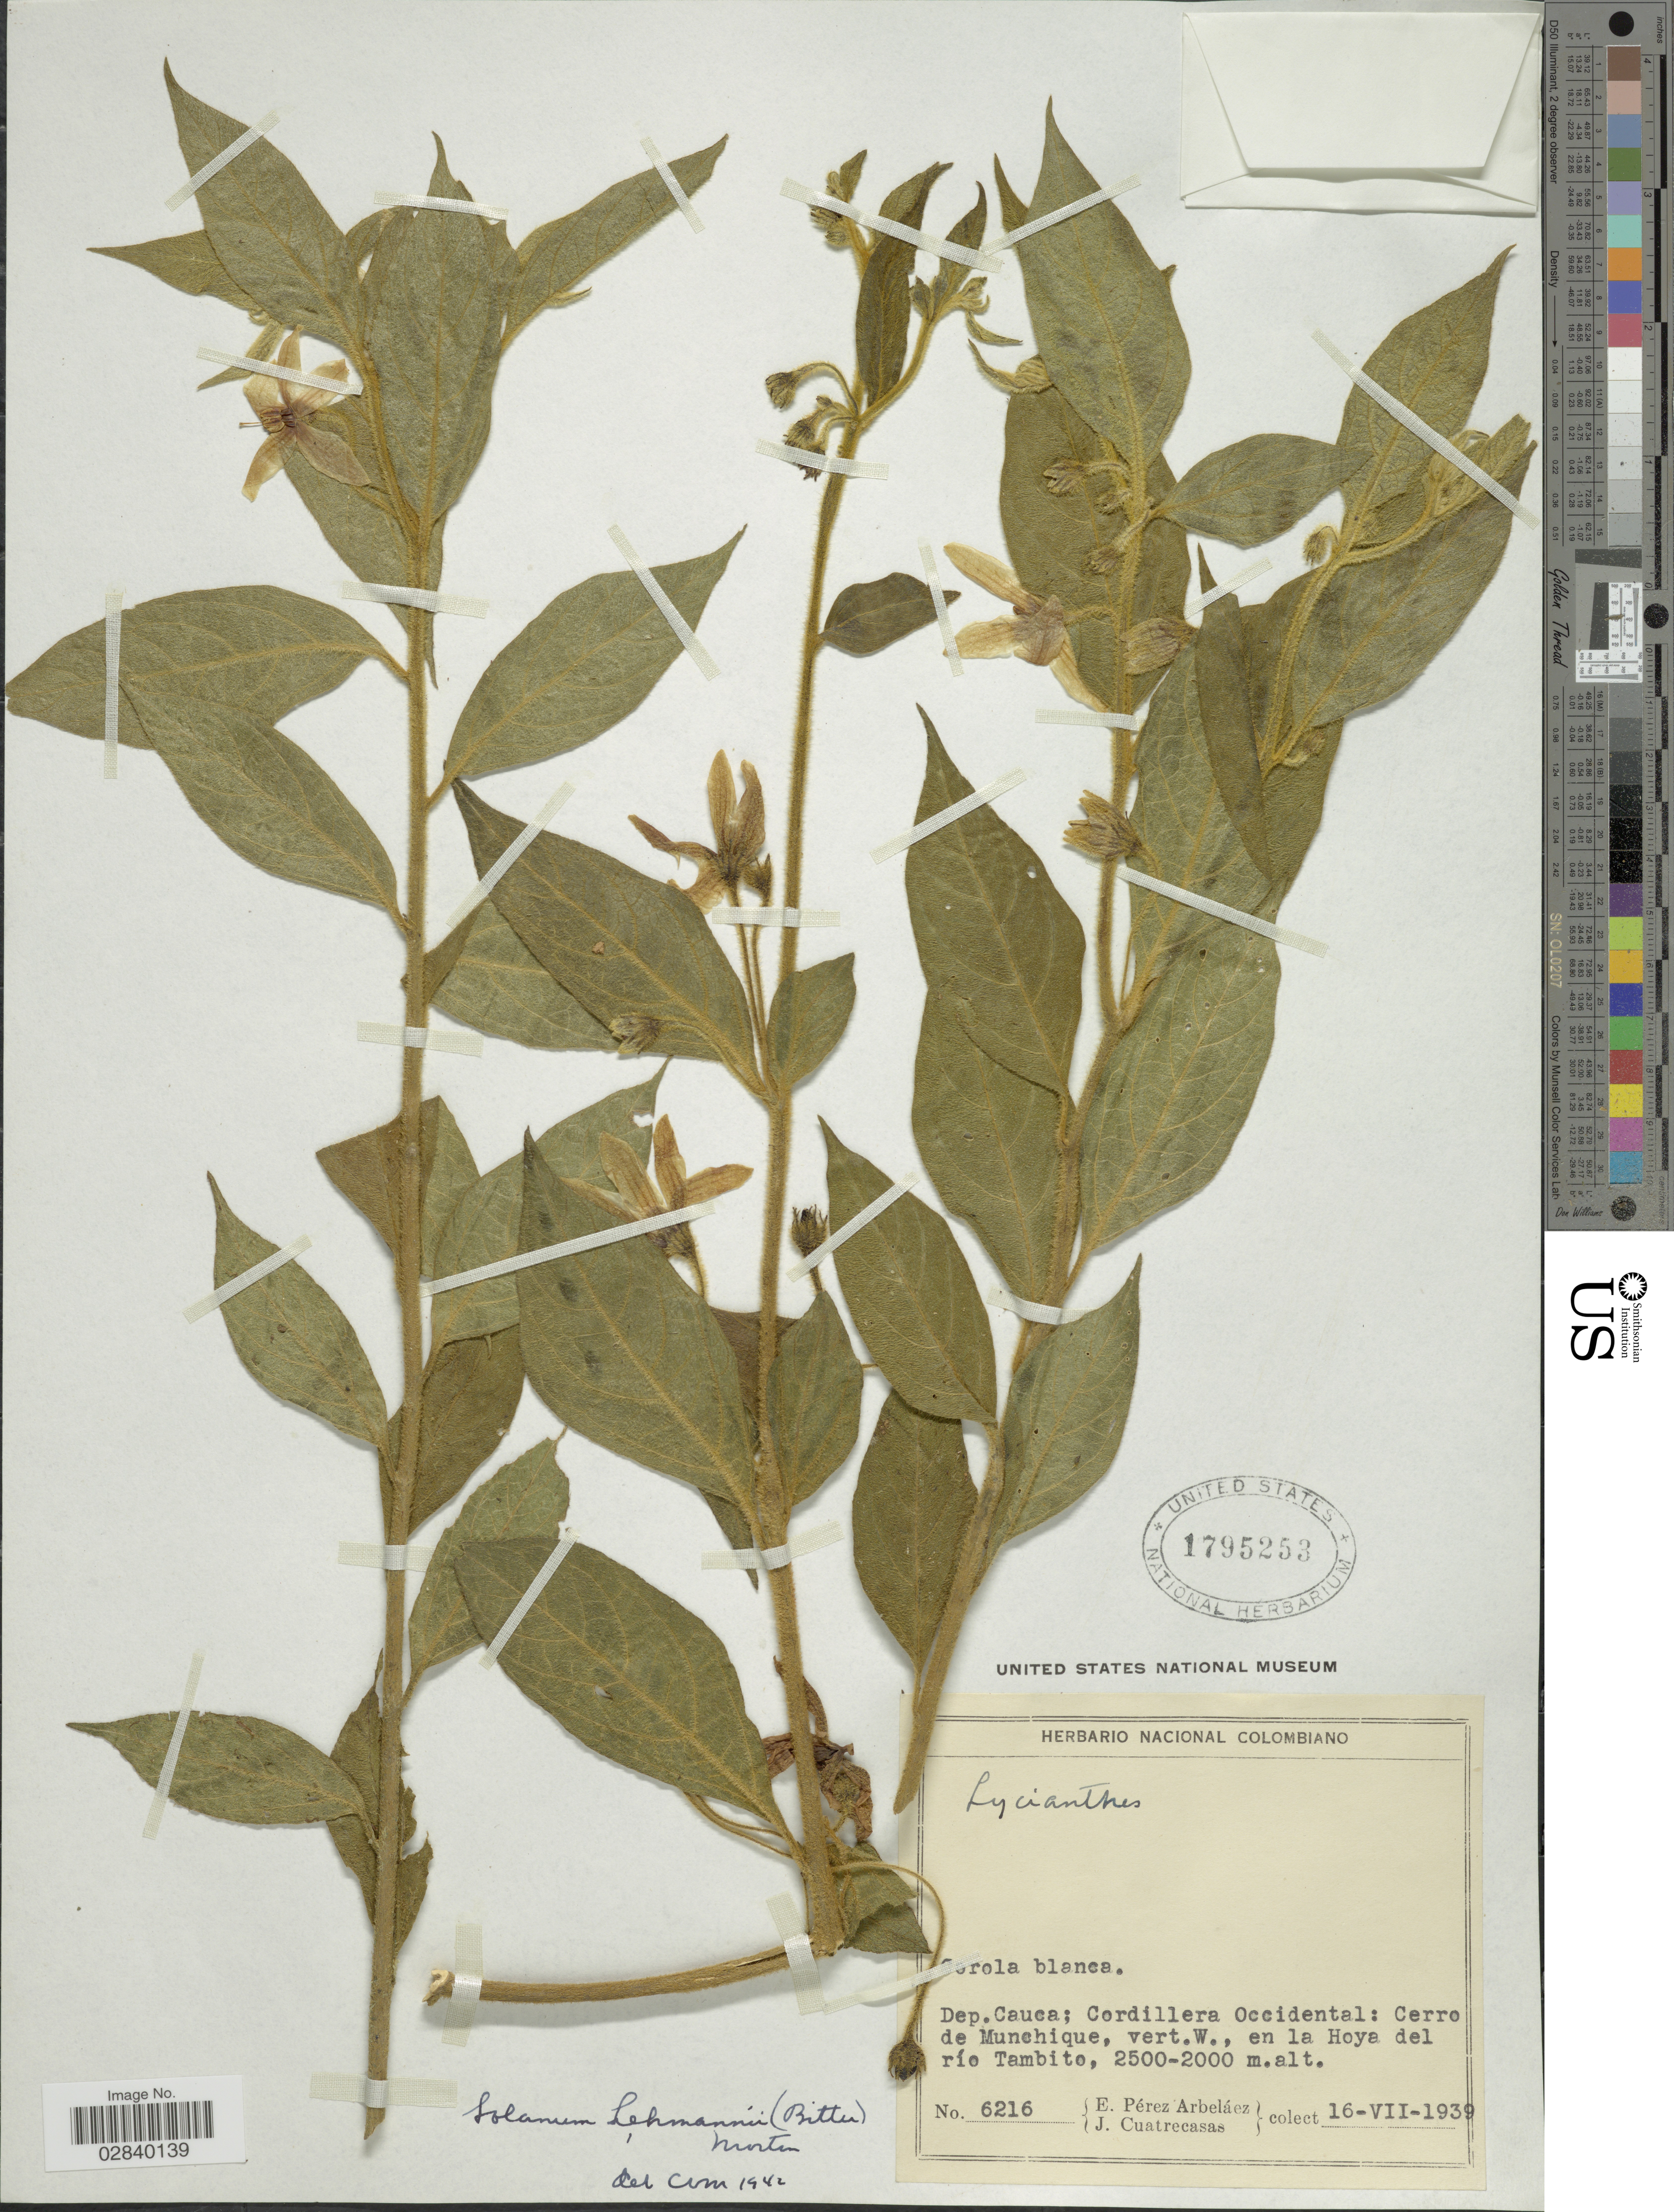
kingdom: Plantae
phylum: Tracheophyta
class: Magnoliopsida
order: Solanales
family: Solanaceae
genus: Lycianthes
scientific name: Lycianthes acutifolia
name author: (Ruiz & Pav.) Bitter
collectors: E. Pérez Arbeláez & J. Cuatrecasas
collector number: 6216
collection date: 1939-07-16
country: Colombia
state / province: Cauca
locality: Dep. Cauca; Cordillera Occidental: Cerro de Munchique, vert.W., en la Hoya del río Tambito.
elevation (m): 2000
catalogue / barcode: US 1795253